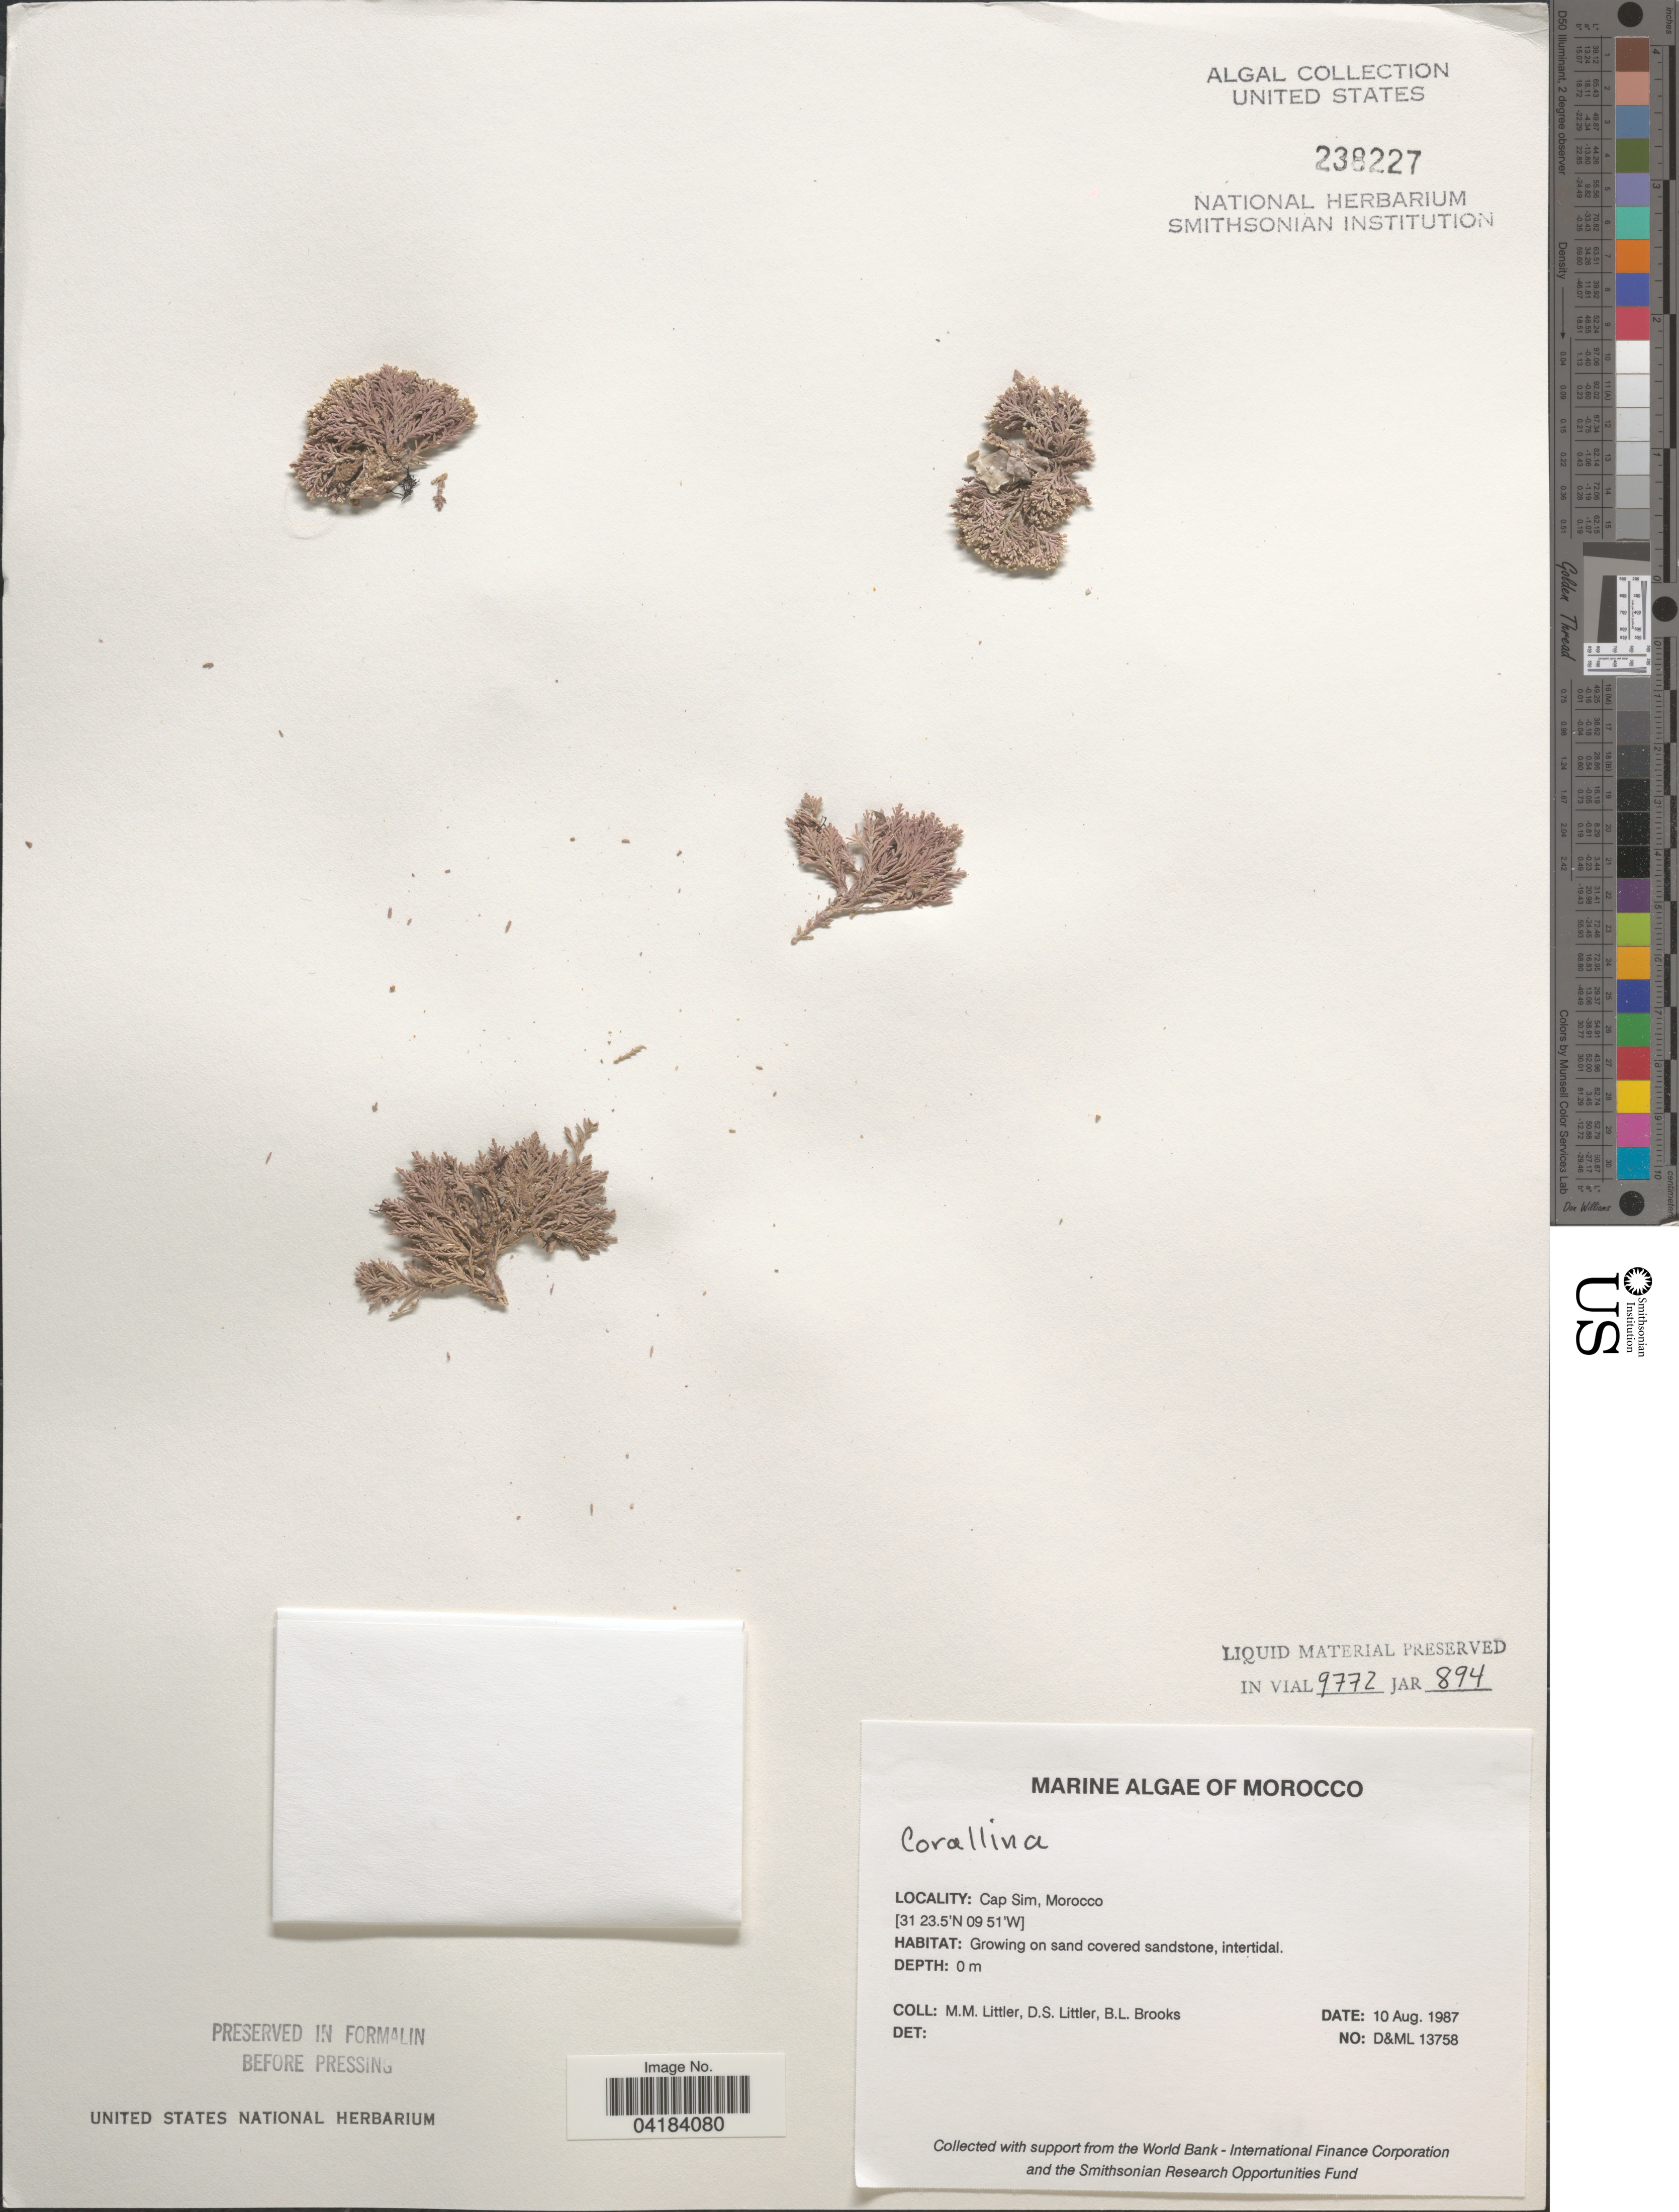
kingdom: Plantae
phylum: Rhodophyta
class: Florideophyceae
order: Corallinales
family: Corallinaceae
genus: Corallina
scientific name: Corallina sp.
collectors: D. S. Littler & B. Brooks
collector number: D&ML13758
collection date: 1987-08-10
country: Morocco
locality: Cap Sim.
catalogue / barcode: US 238227